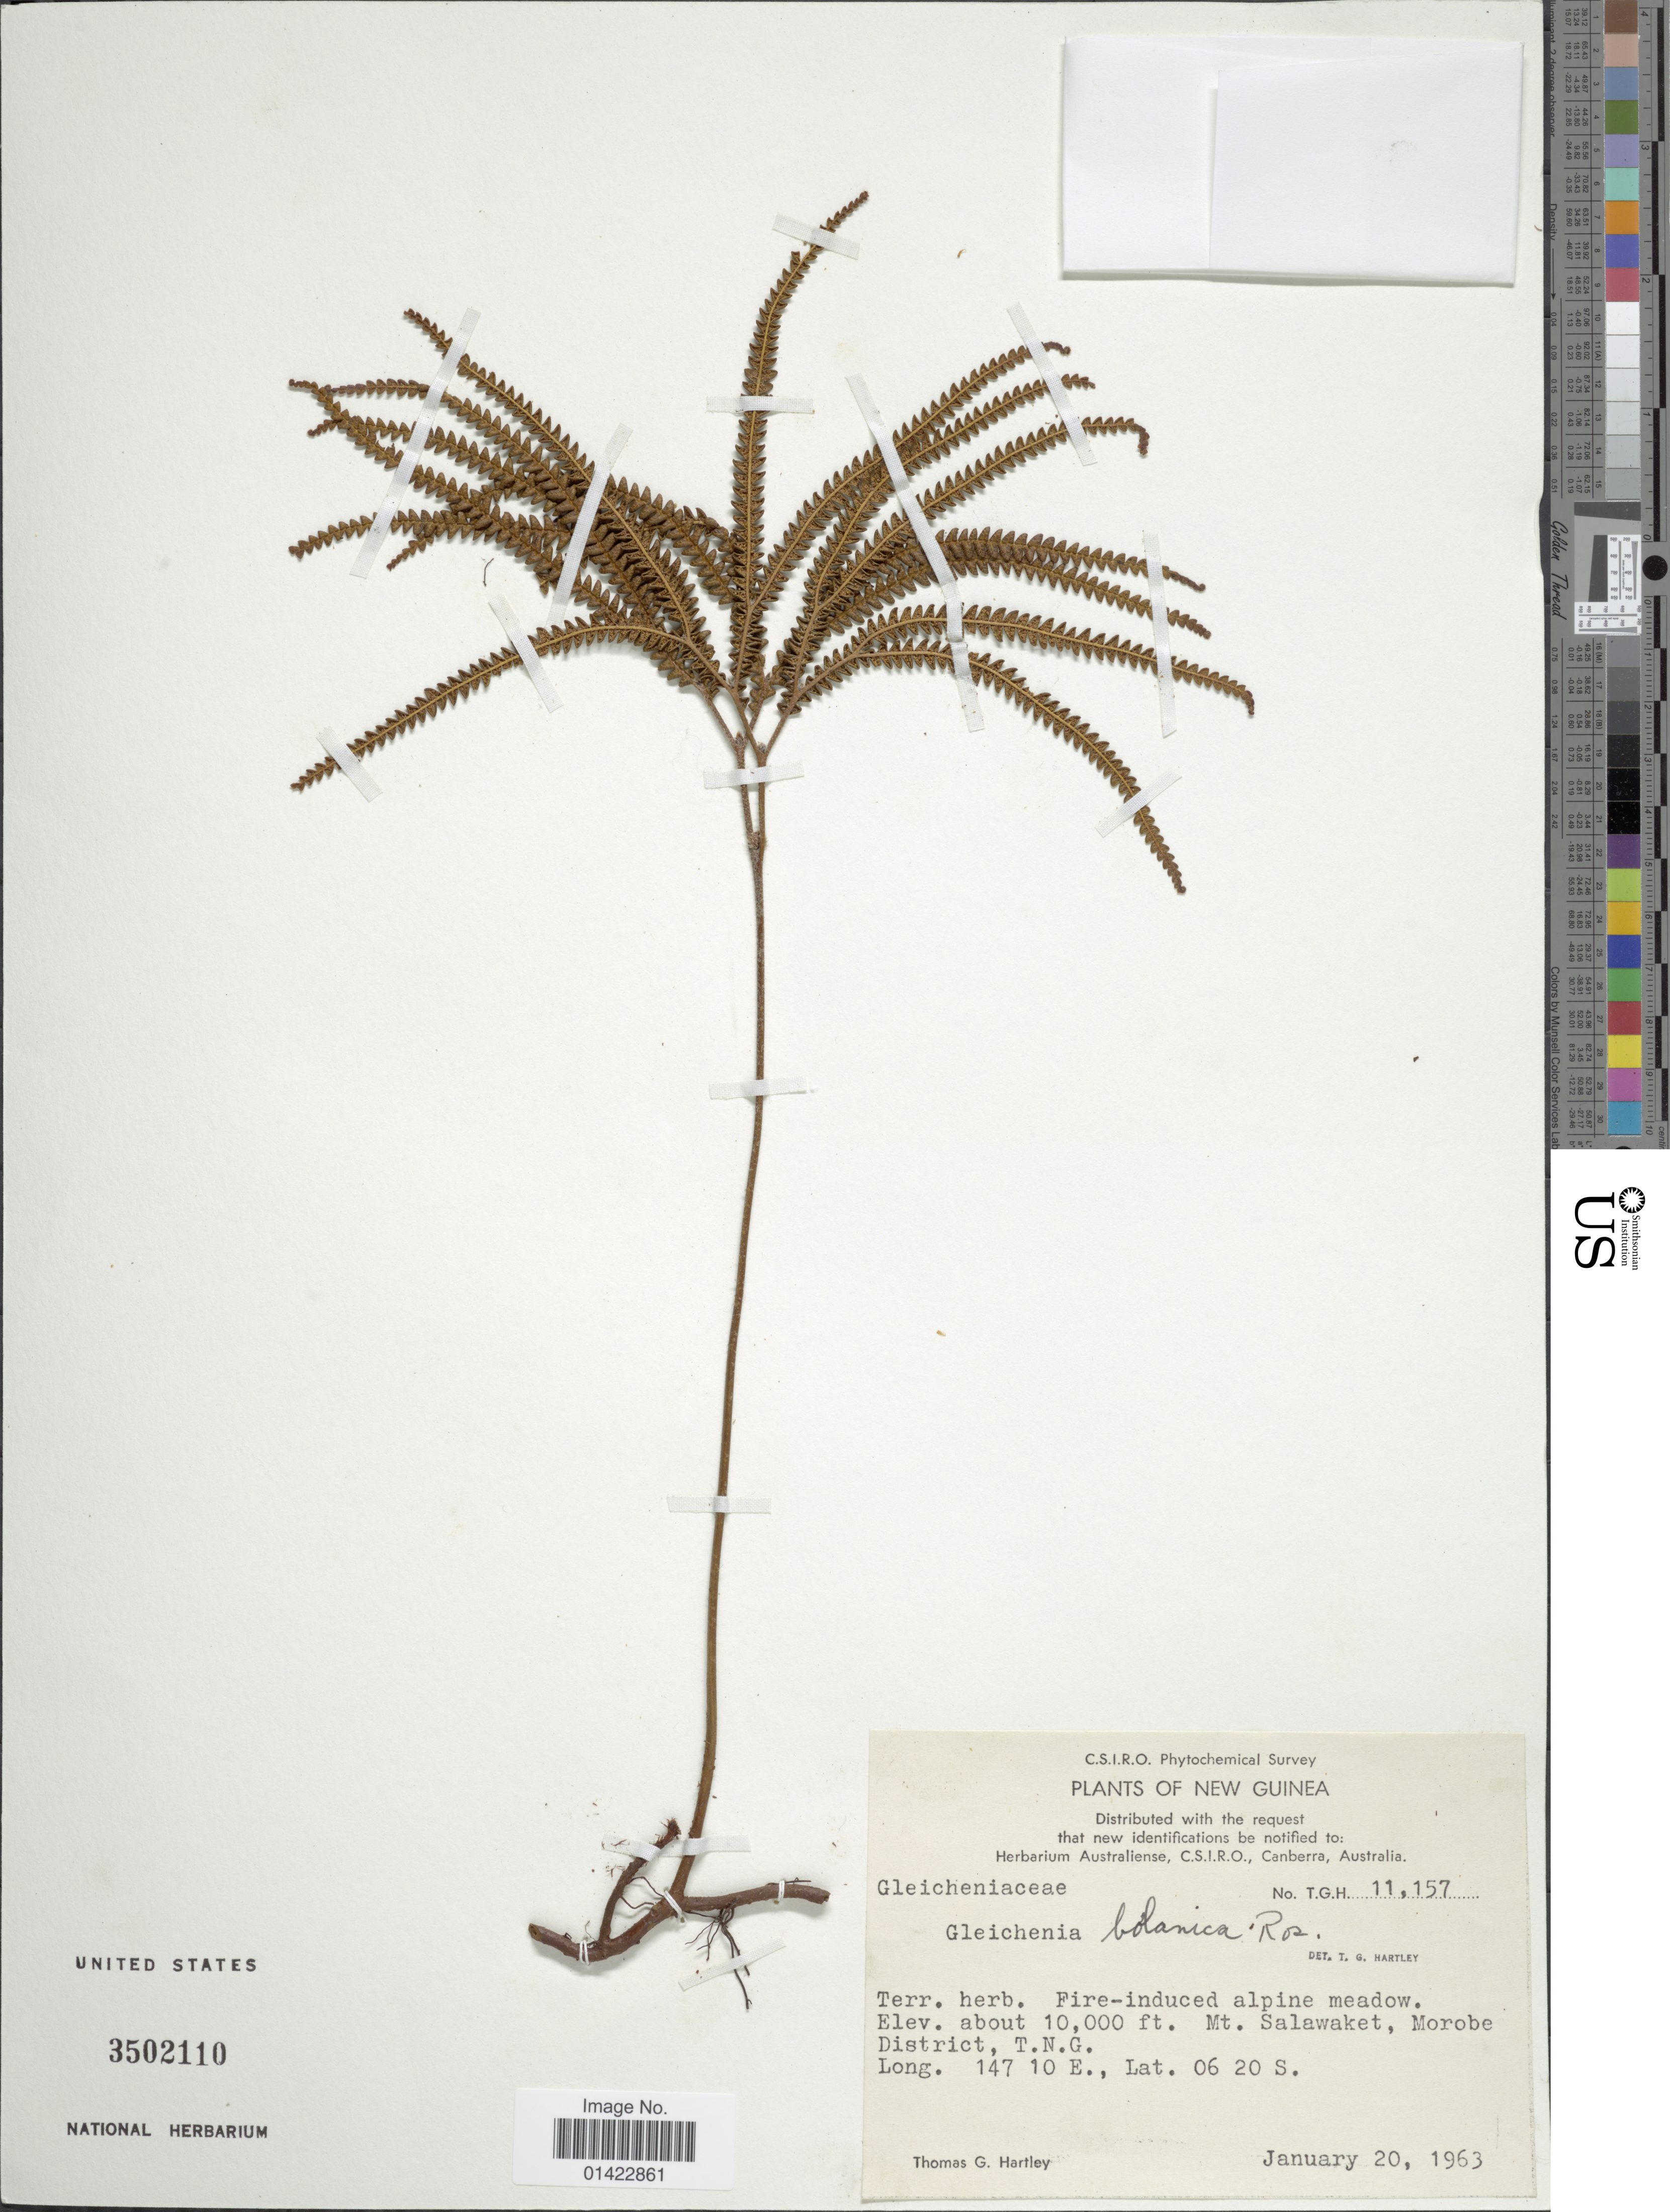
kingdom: Plantae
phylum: Tracheophyta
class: Polypodiopsida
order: Gleicheniales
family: Gleicheniaceae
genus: Sticherus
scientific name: Sticherus bolanicus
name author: (Rosenst.) Copel.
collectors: T. G. Hartley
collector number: T.G.H. 11157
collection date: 1963-01-20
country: Papua New Guinea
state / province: Morobe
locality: Mt. Salewaket. T.N.G.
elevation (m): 3048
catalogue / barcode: US 3502110